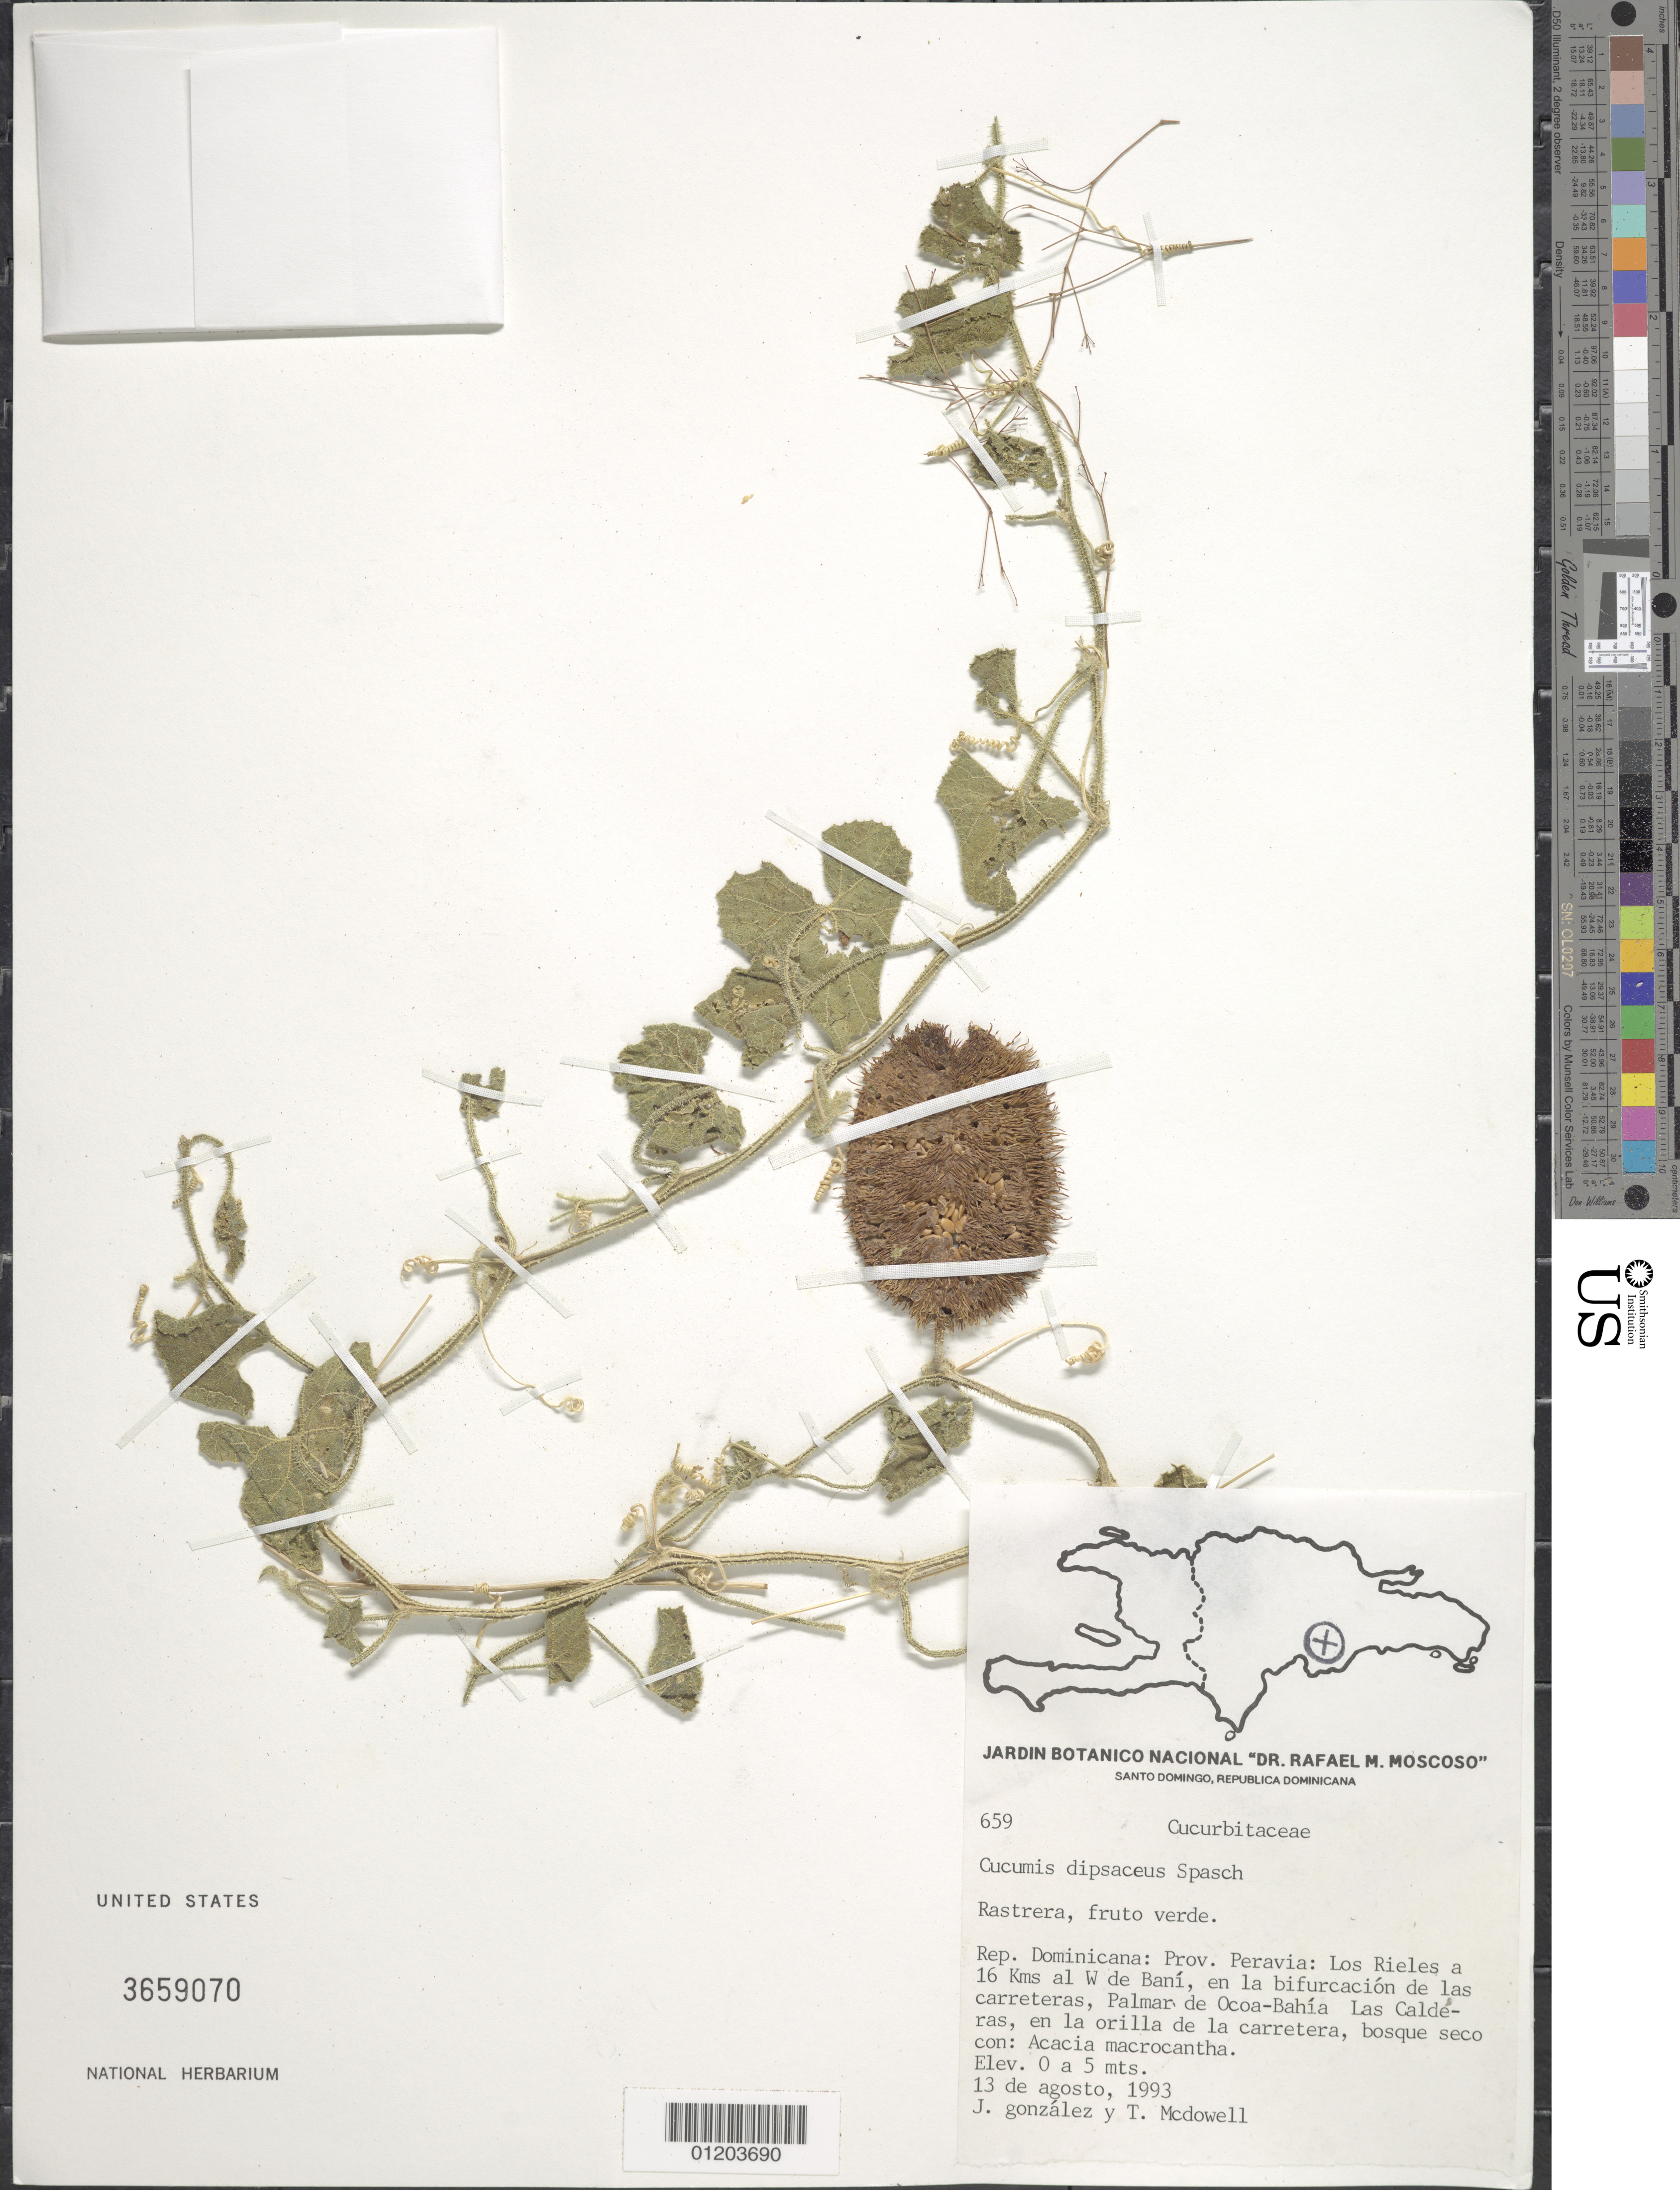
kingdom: Plantae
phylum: Tracheophyta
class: Magnoliopsida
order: Cucurbitales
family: Cucurbitaceae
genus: Cucumis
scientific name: Cucumis dipsaceus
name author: Ehrenb. ex Spach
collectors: J. González & T. Mcdowell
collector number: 659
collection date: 1993-08-13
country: Dominican Republic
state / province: Peravia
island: Hispaniola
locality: Los Rieles a 16 km al W de Baní, en la bifurcación de las carreteras, Palmar de Ocoa-Bahía Las Calderas.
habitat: En la orilla de la carretera, bosque seco con: Acacia macracantha.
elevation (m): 0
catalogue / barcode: US 3659070